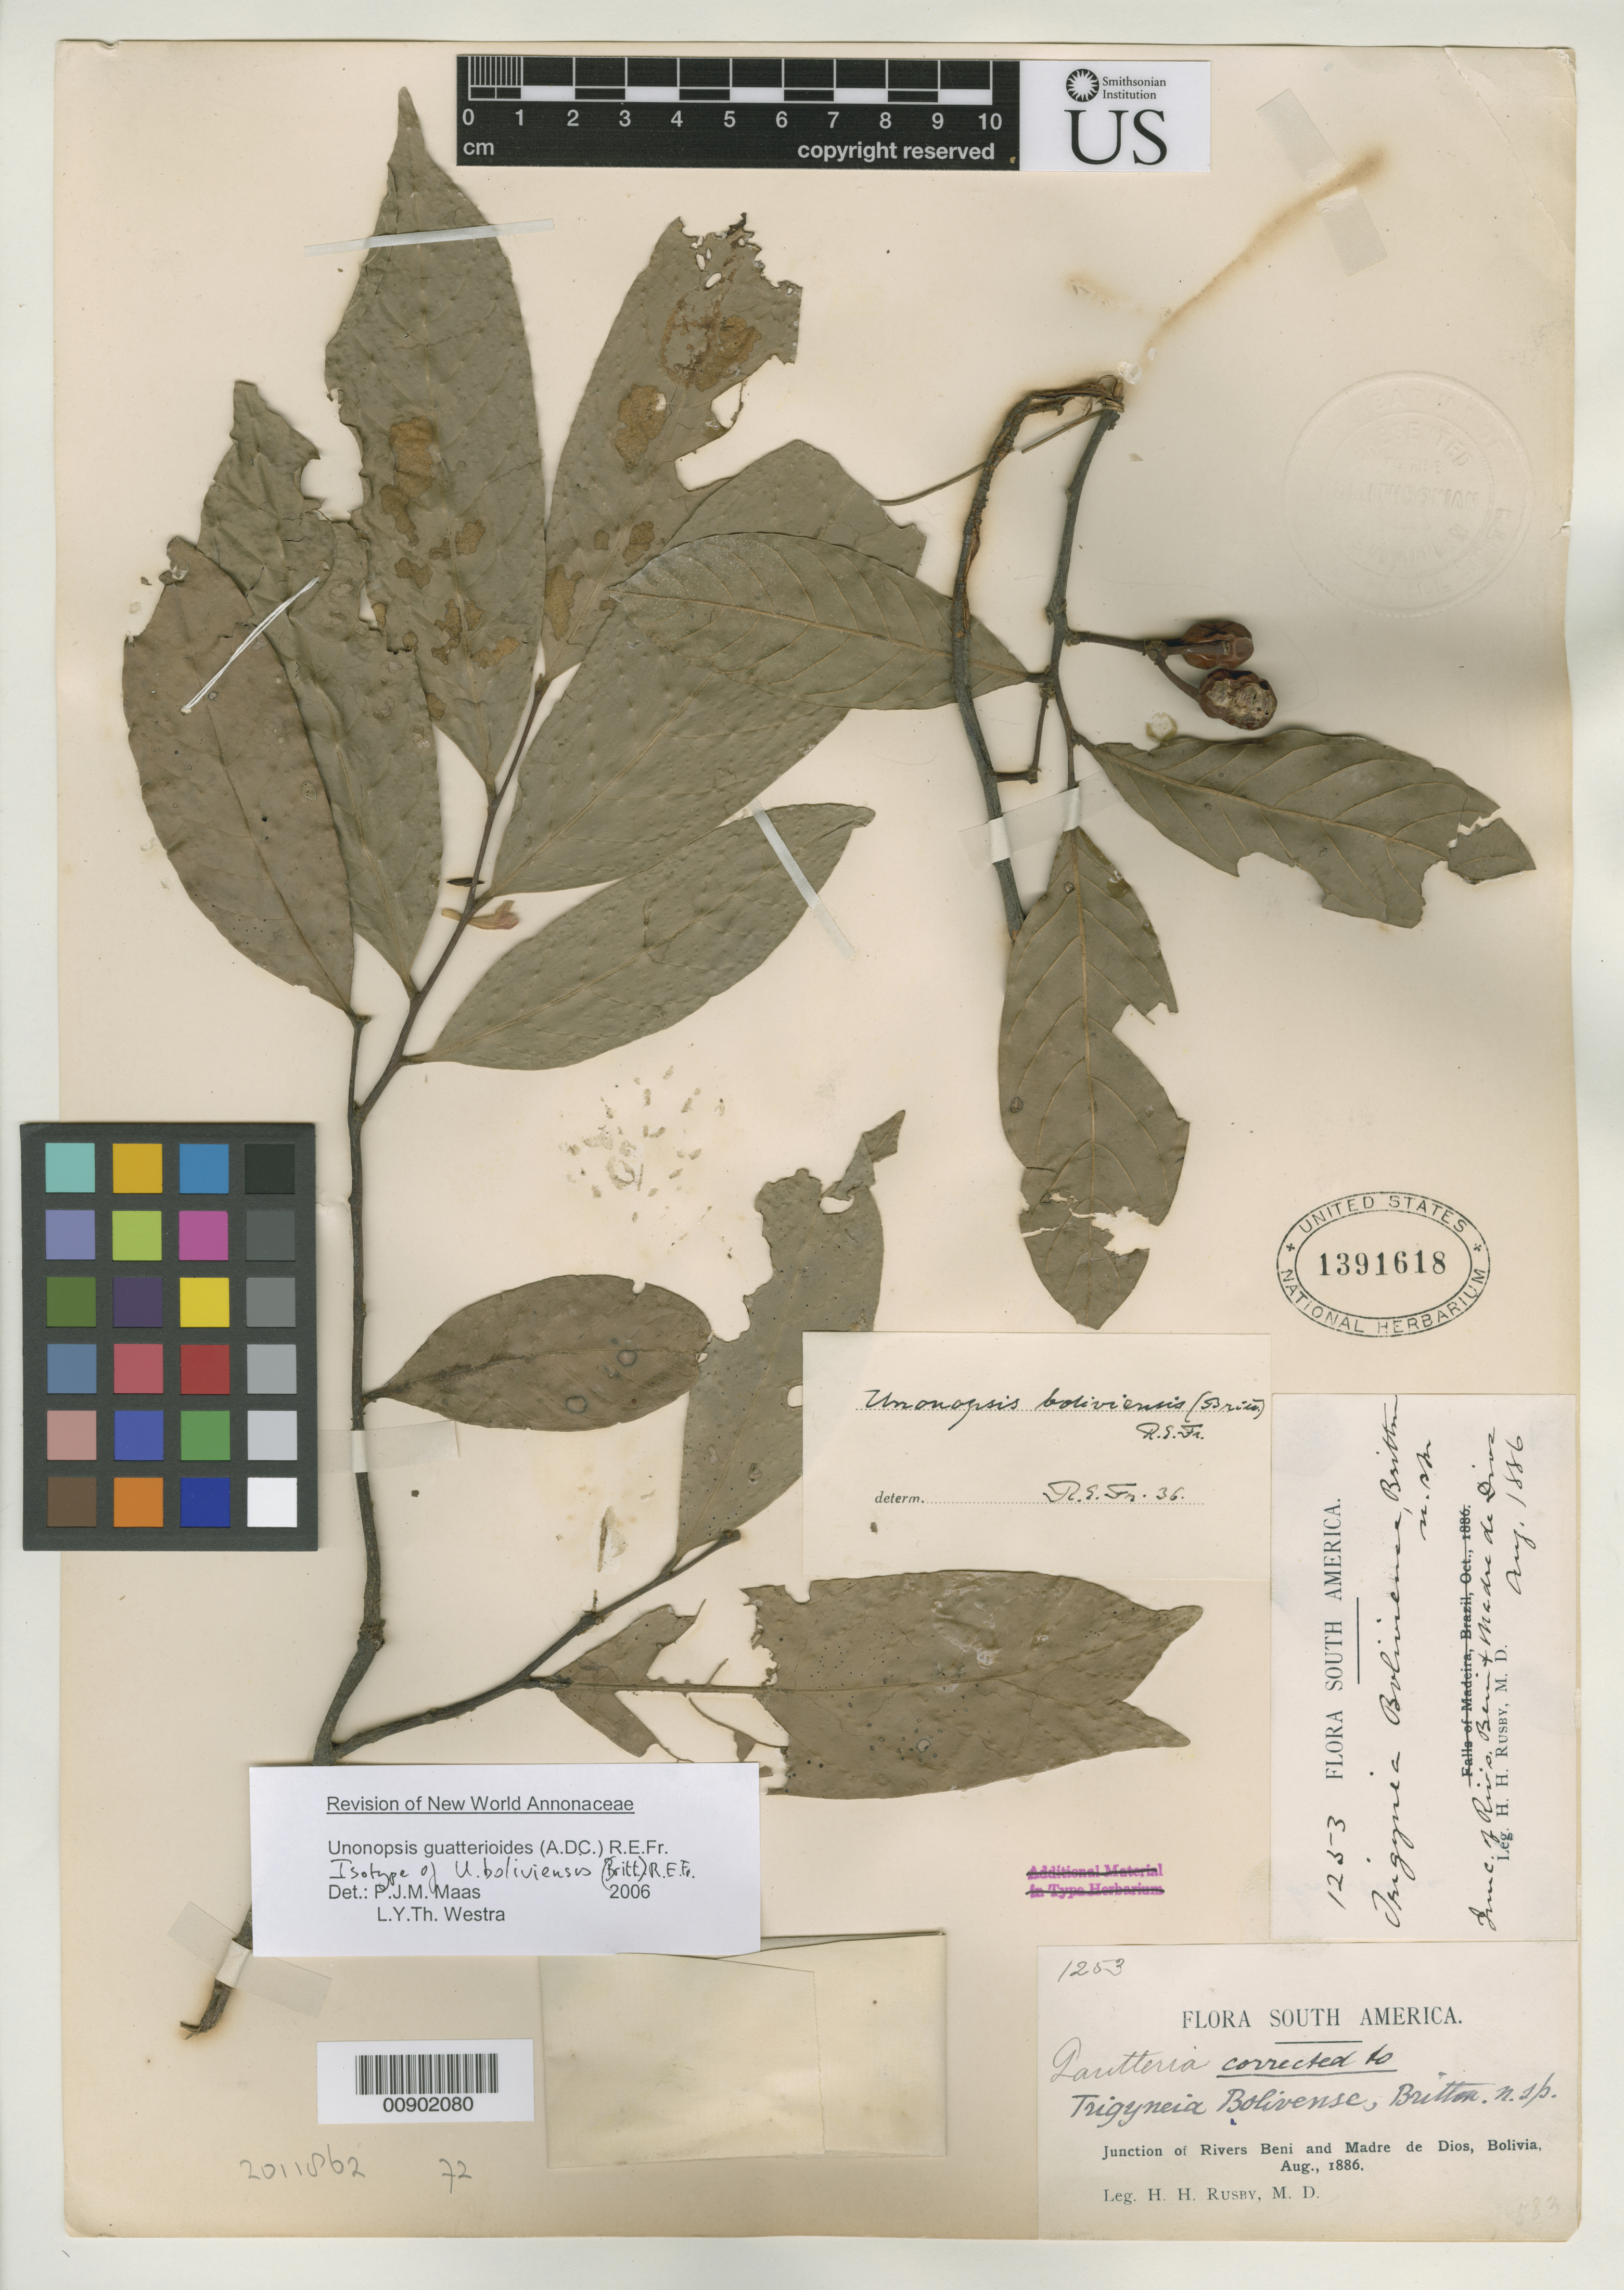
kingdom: Plantae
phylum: Tracheophyta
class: Magnoliopsida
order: Magnoliales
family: Annonaceae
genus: Trigynaea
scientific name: Trigynaea boliviensis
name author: Britton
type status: Isotype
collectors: H. H. Rusby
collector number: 1253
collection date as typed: Aug 1886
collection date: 1886-08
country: Bolivia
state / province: Beni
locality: Junction of Rivers Beni and Madre de Dios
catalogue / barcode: US 1391618